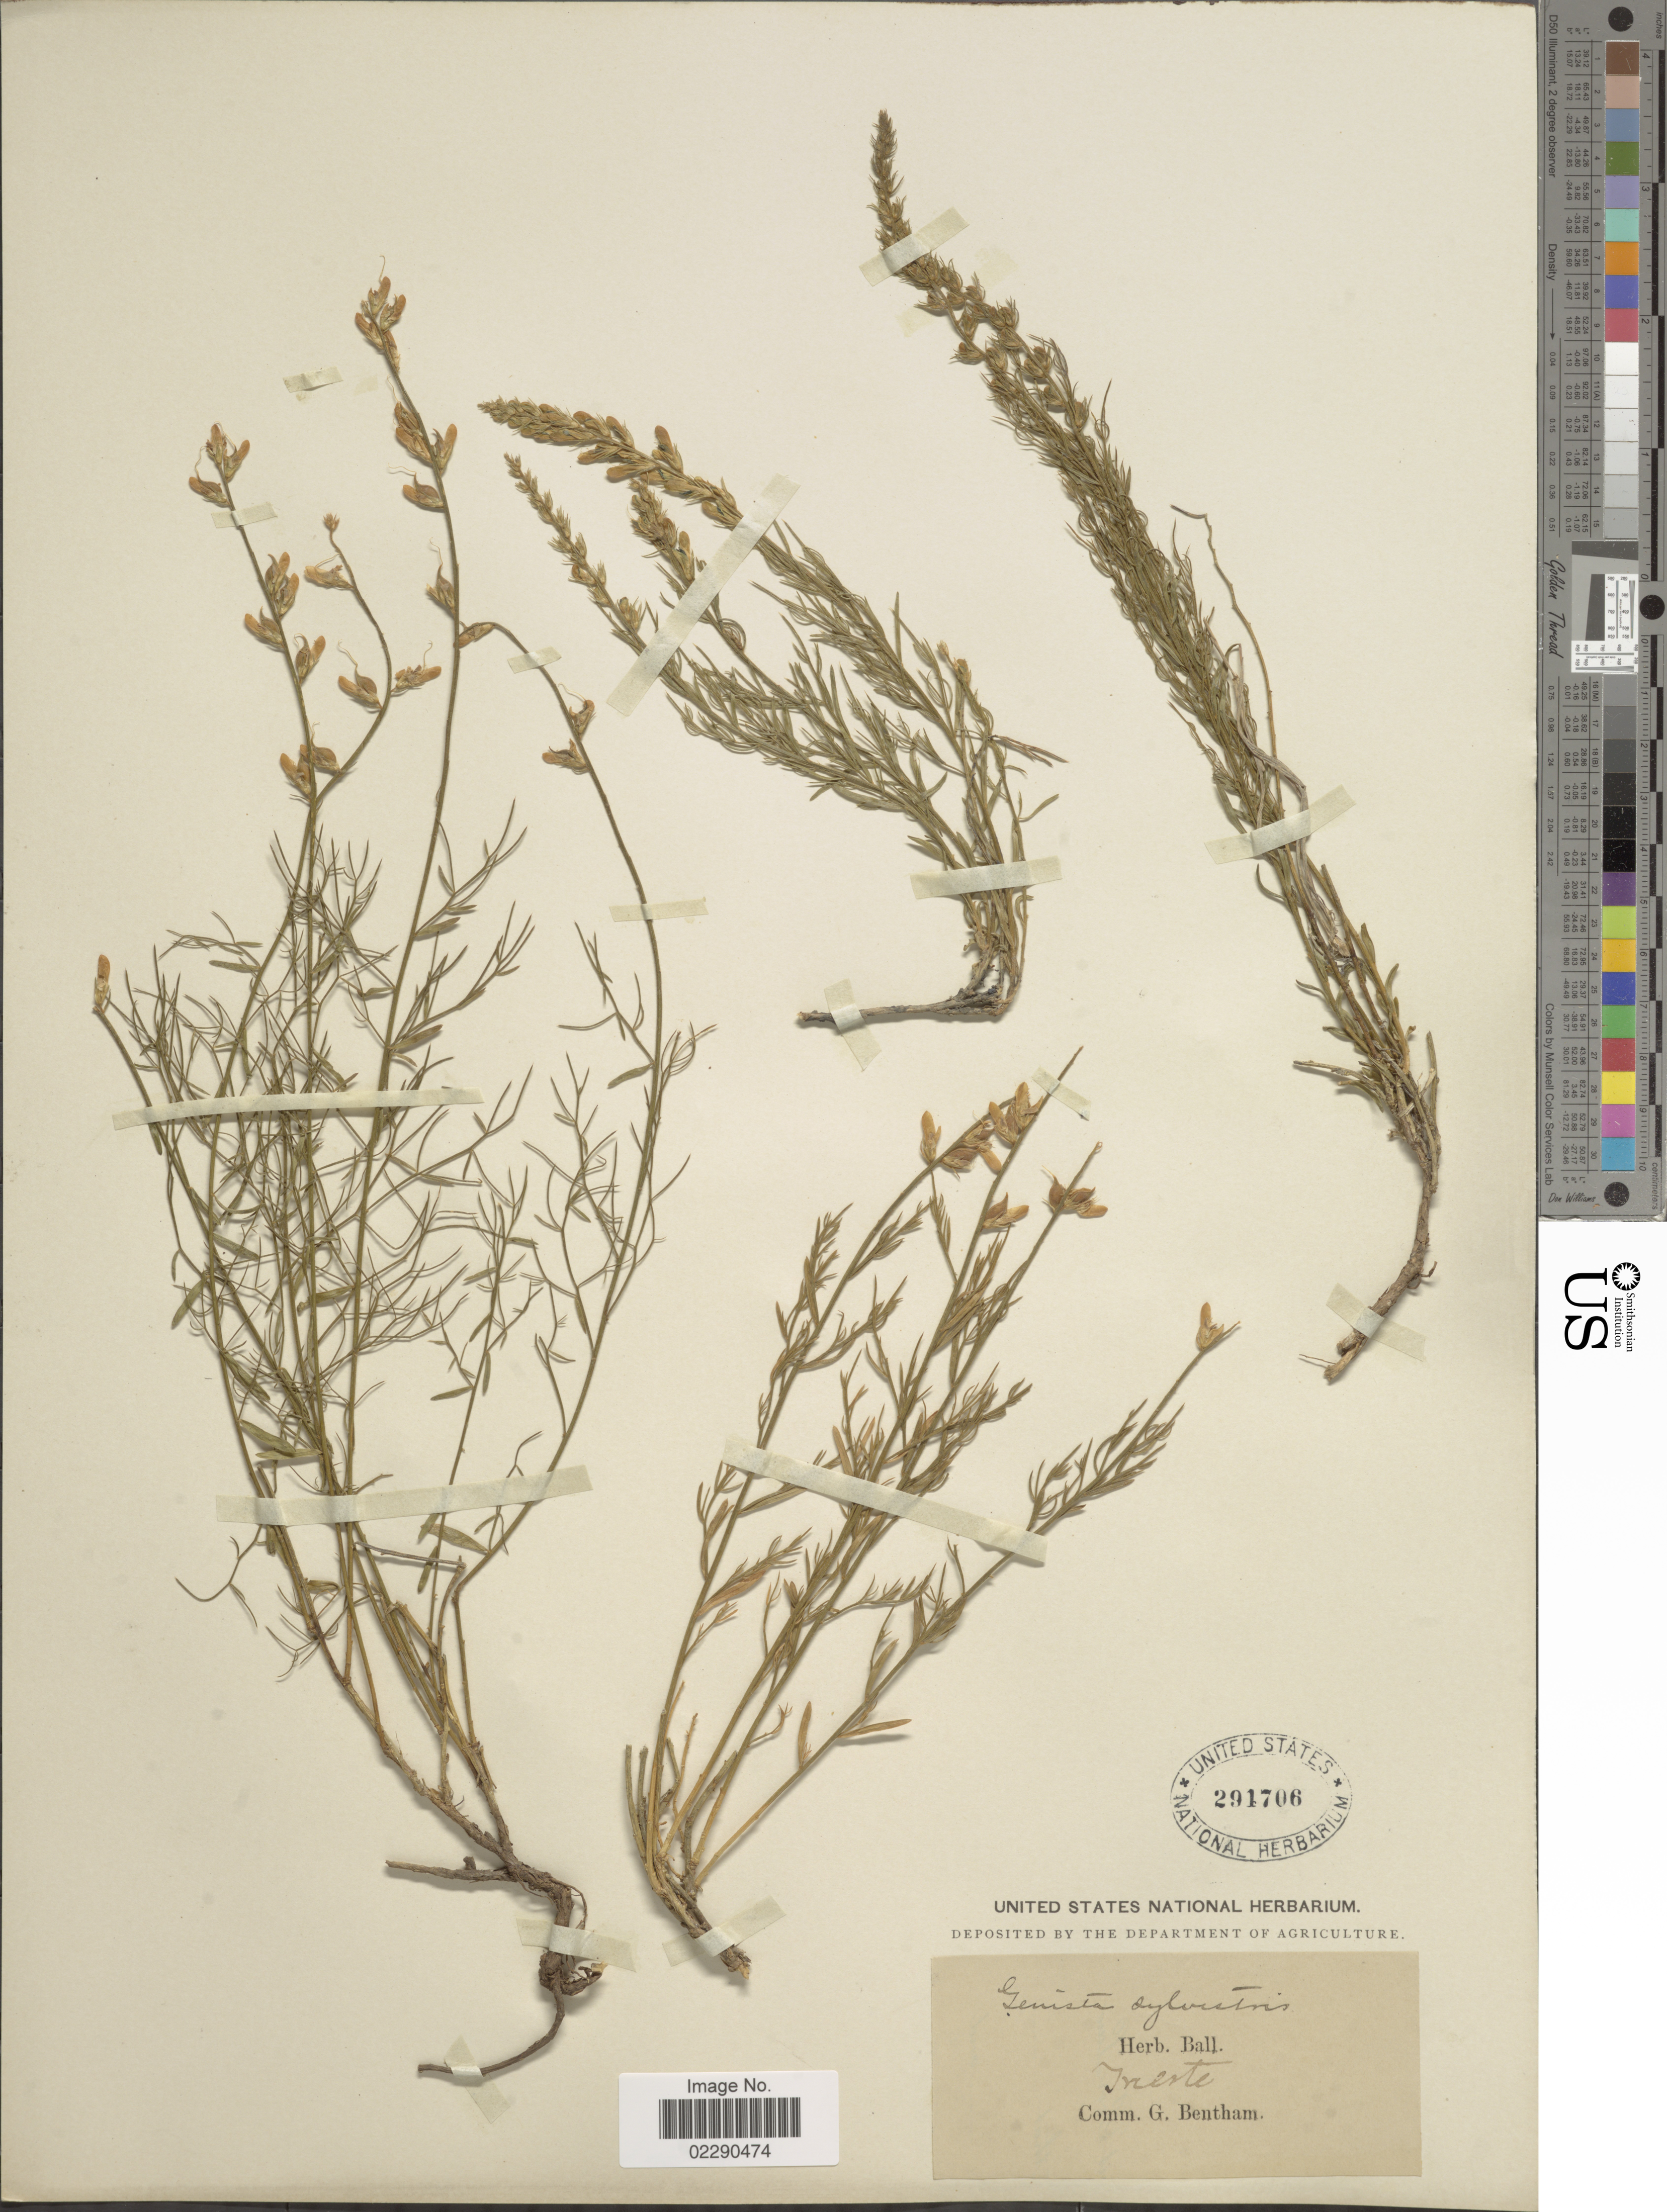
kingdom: Plantae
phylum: Tracheophyta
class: Magnoliopsida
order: Fabales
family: Fabaceae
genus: Genista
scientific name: Genista sylvestris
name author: Scop.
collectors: ex herb. Ball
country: Italy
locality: Trieste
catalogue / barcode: US 291706